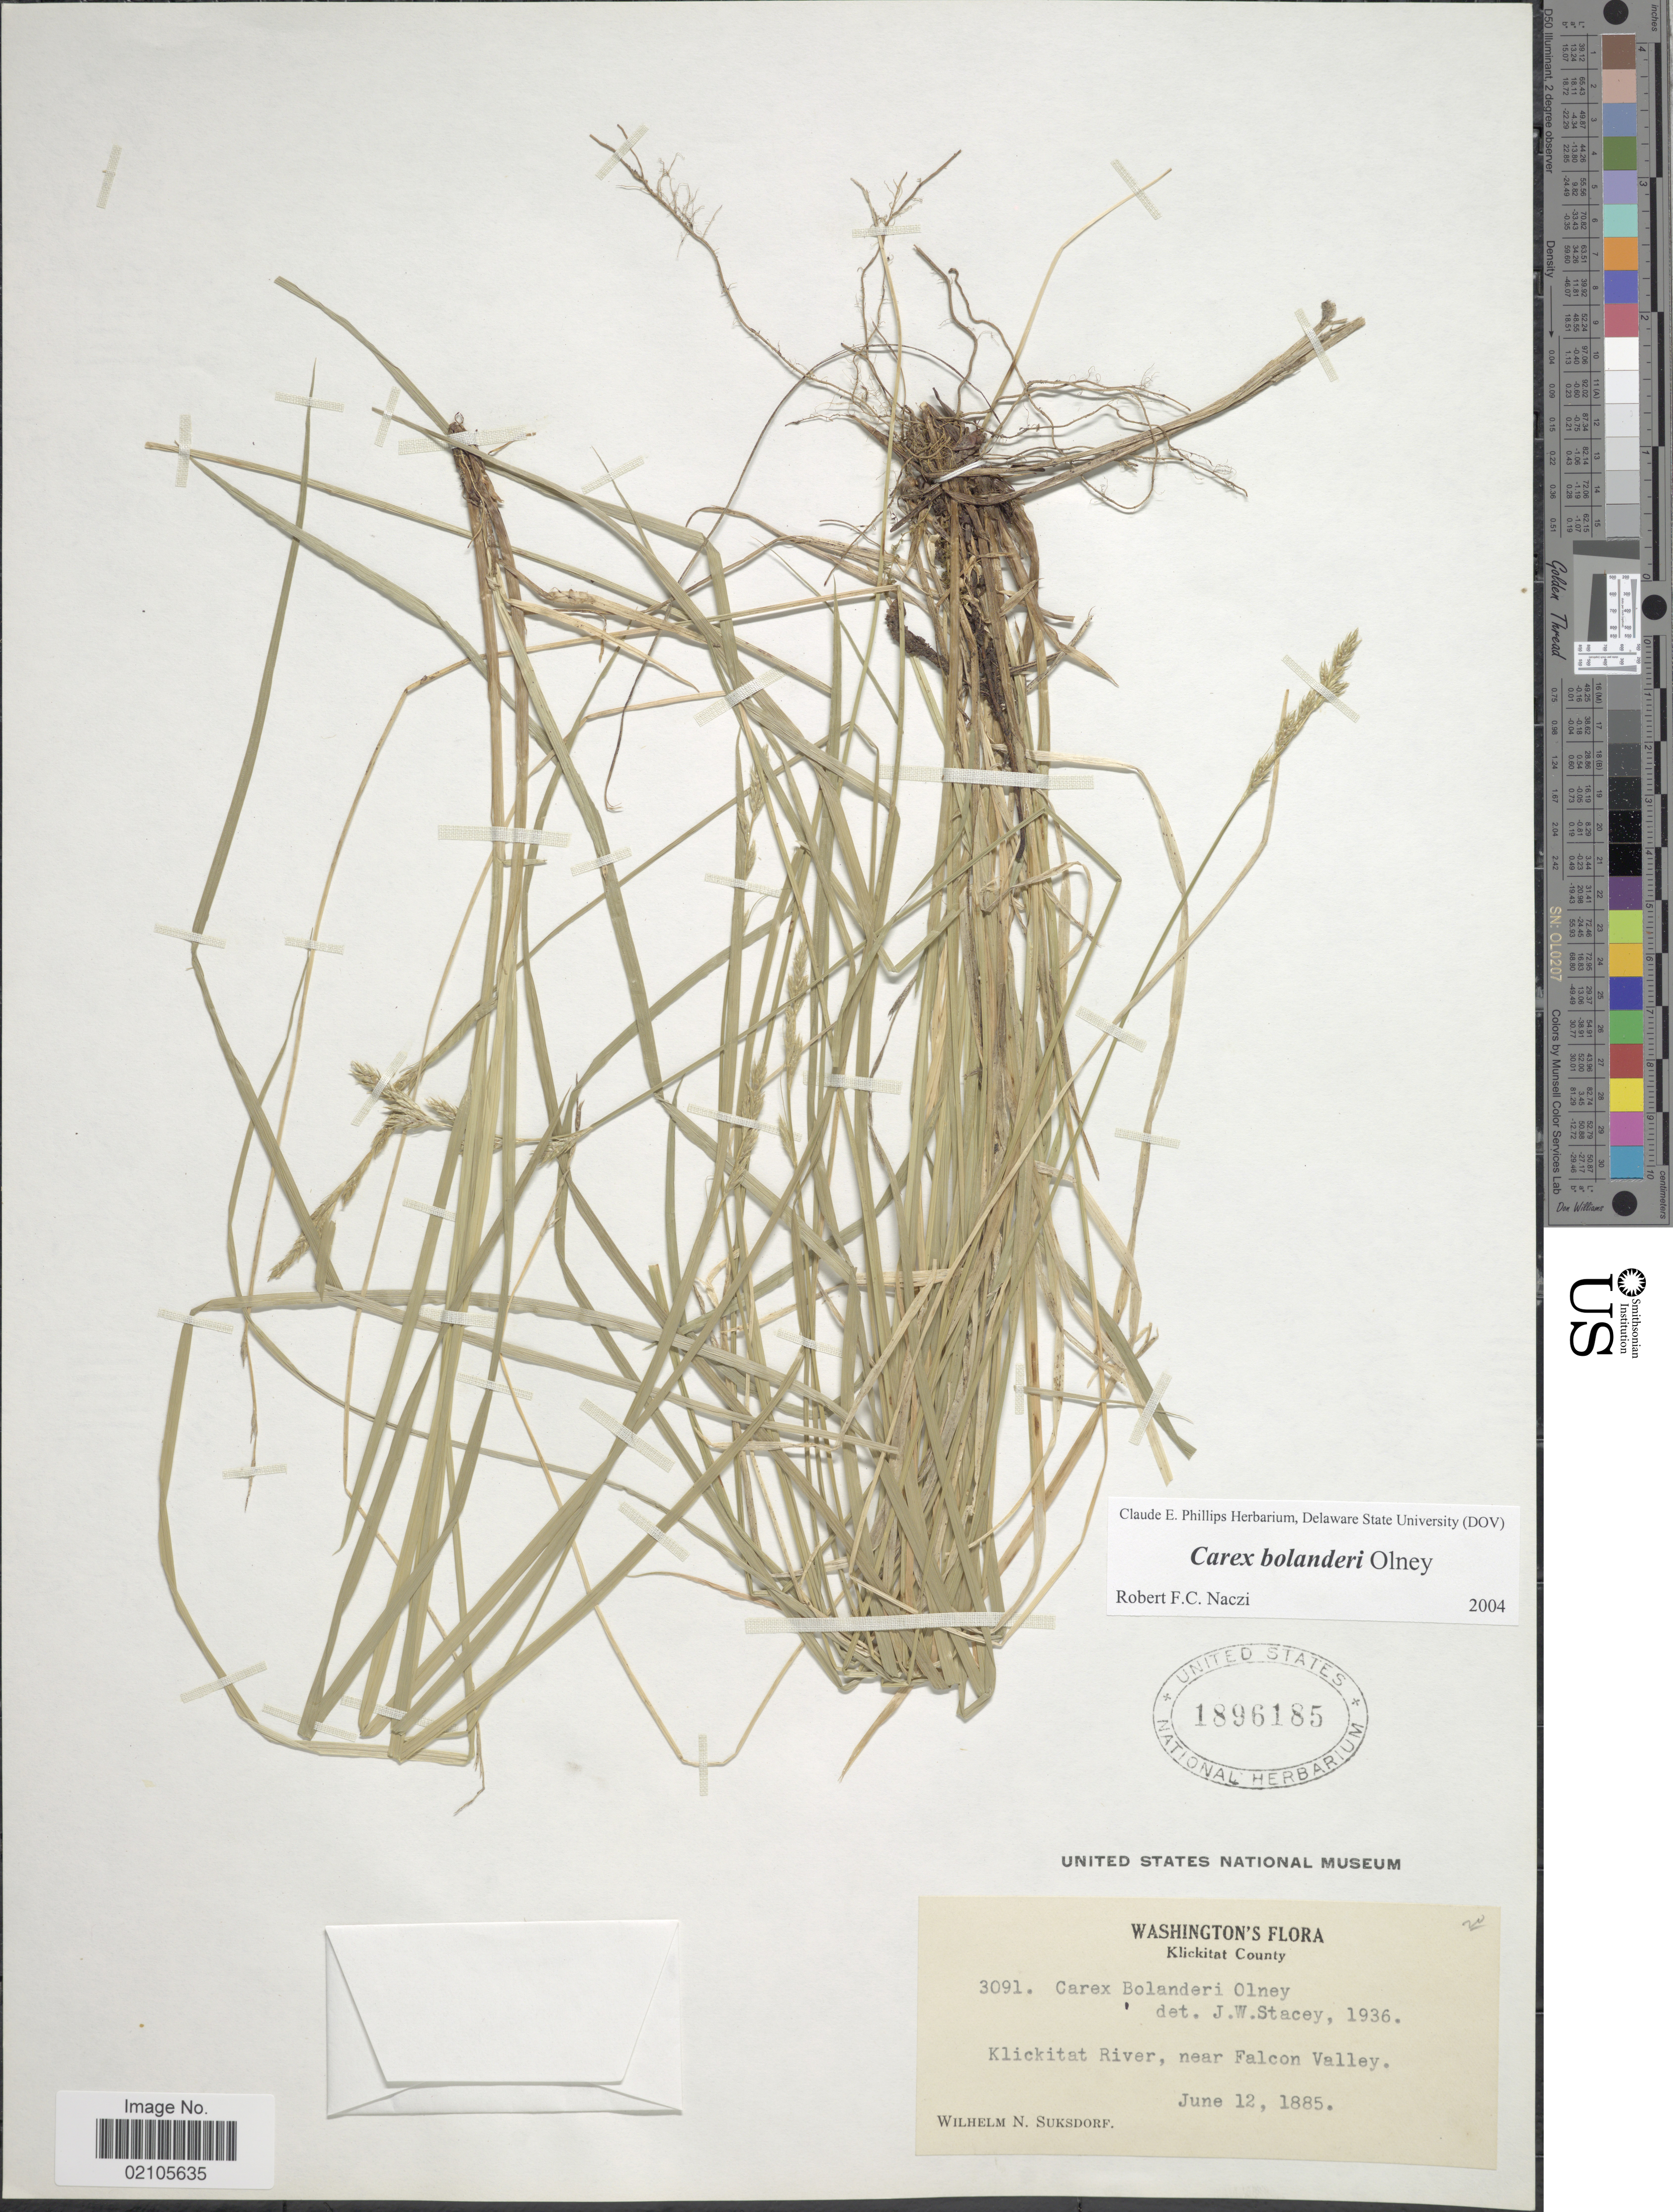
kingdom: Plantae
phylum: Tracheophyta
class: Liliopsida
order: Poales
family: Cyperaceae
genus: Carex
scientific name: Carex bolanderi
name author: Olney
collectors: W. N. Suksdorf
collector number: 3091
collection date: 1885-06-12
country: United States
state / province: Washington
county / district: Klickitat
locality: Klickitat County, Klickitat River, near Falcon Valley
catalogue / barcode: US 1896185